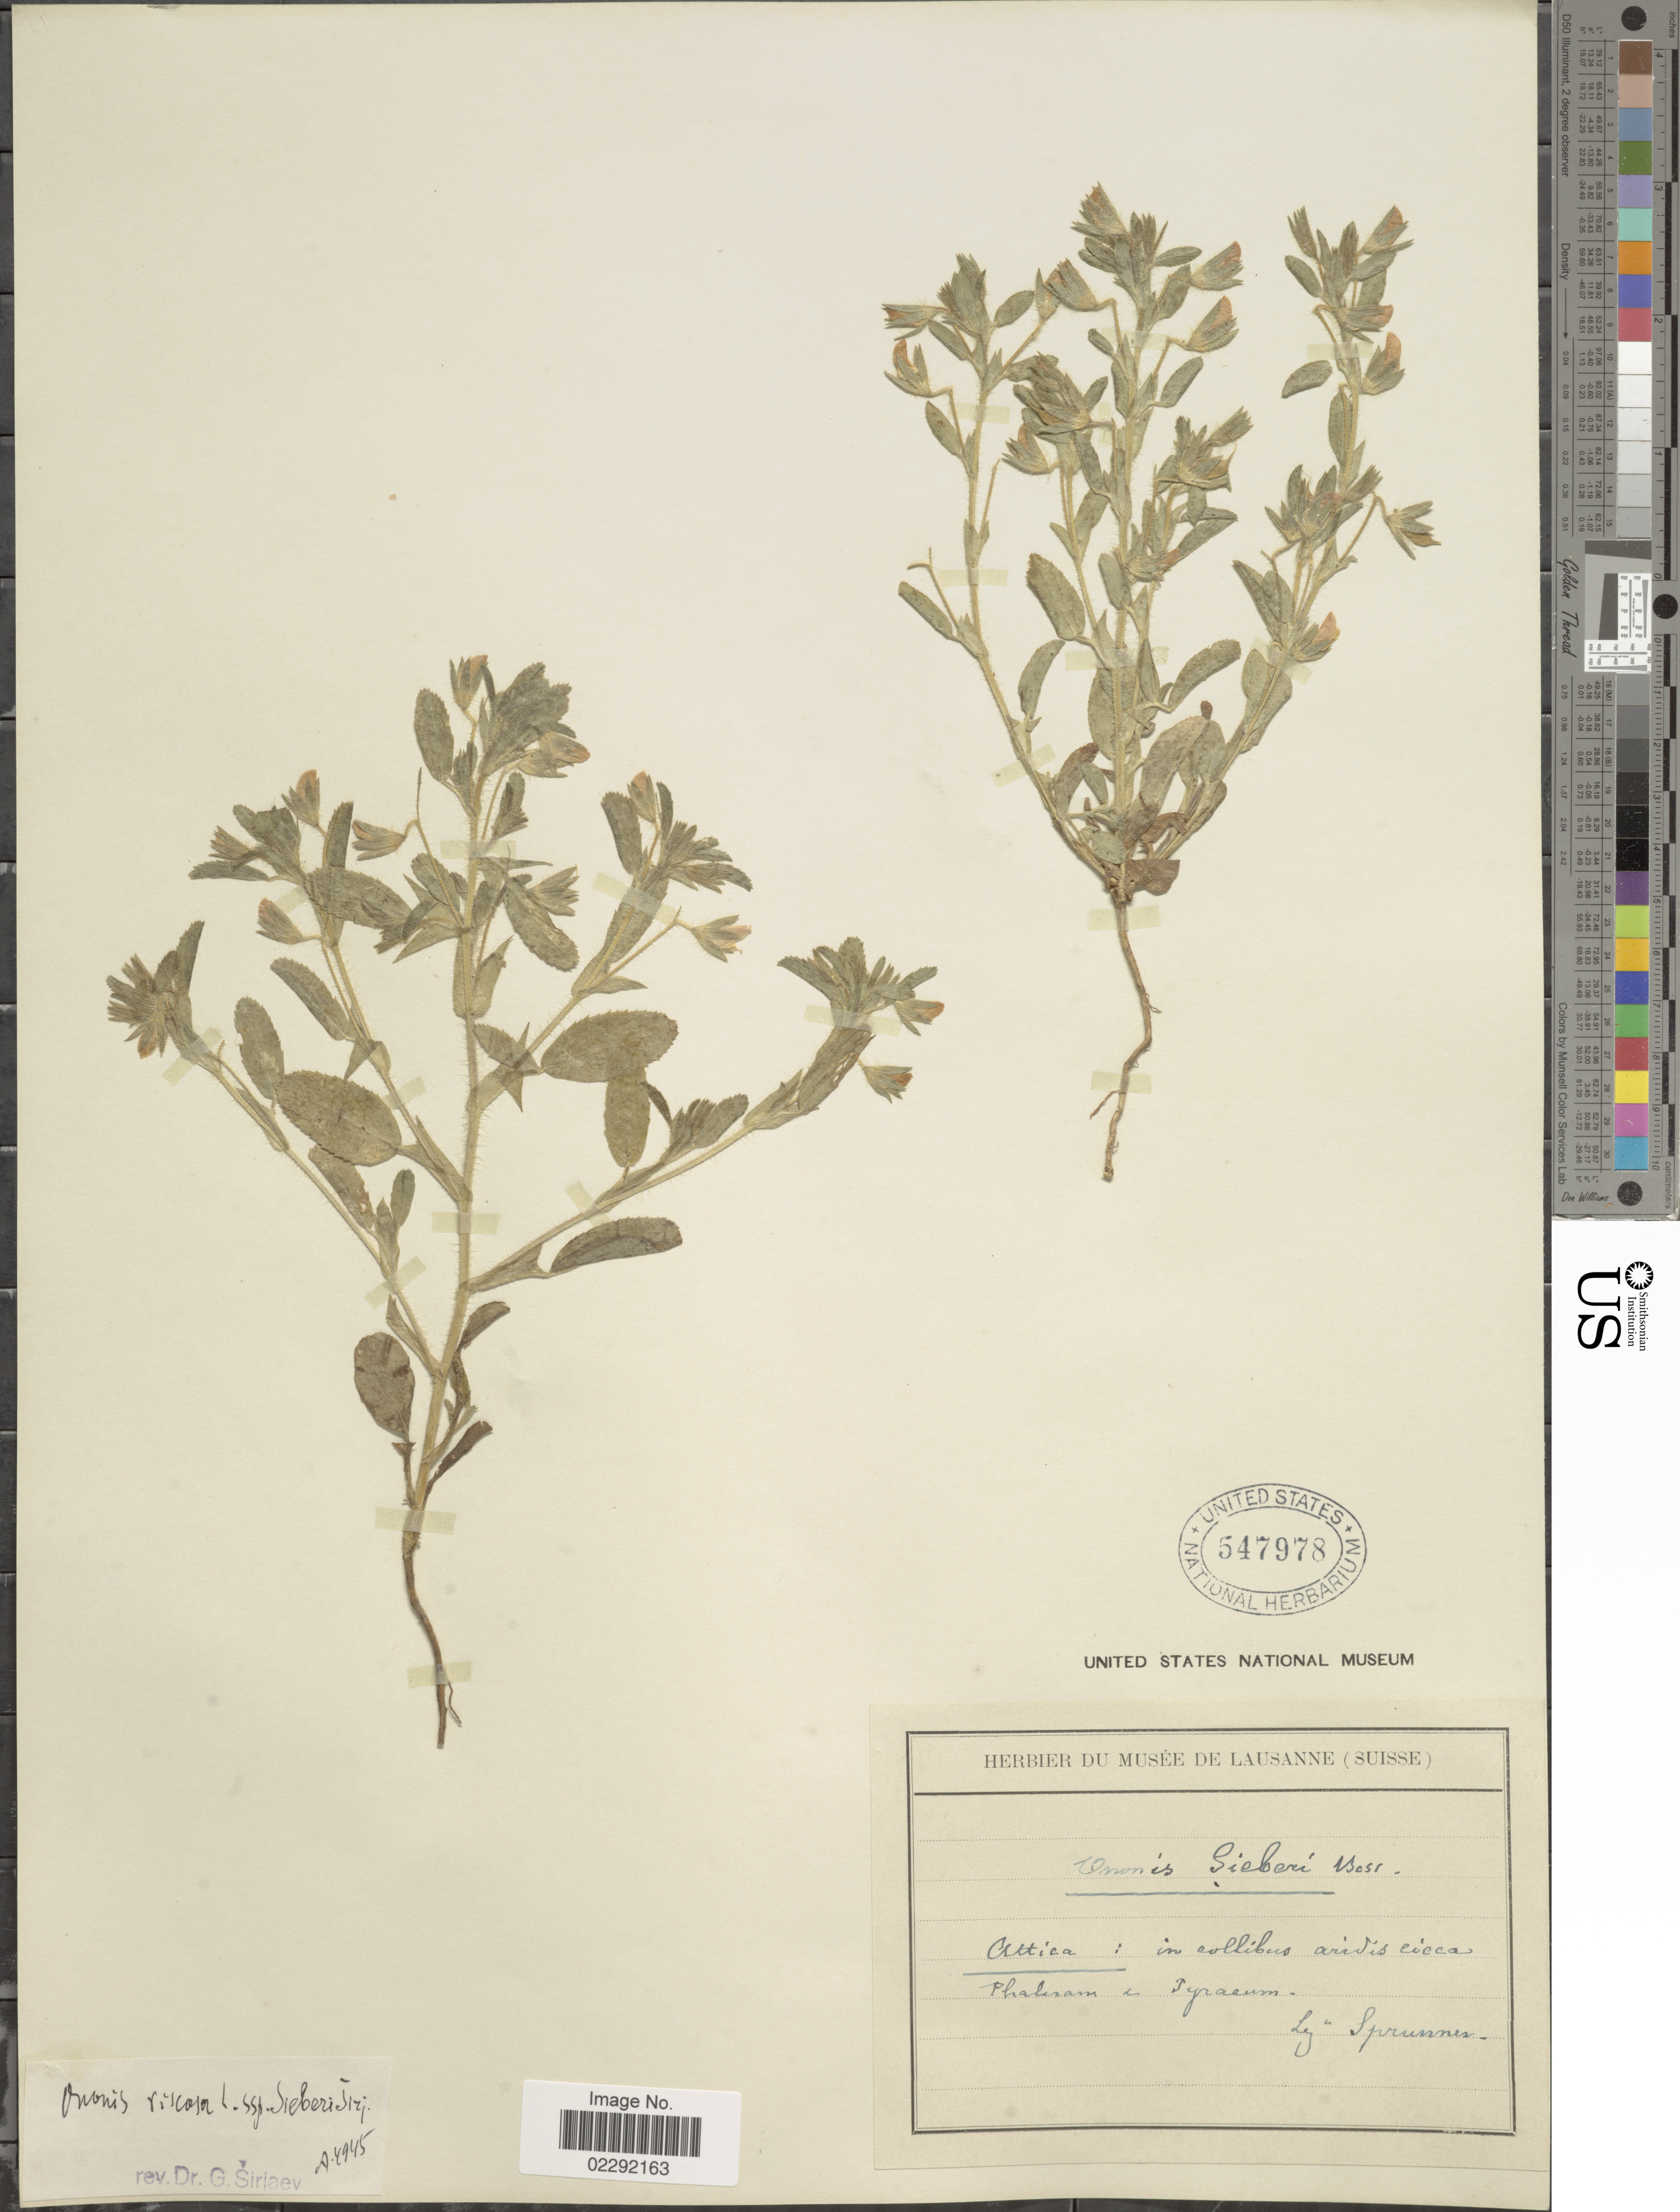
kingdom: Plantae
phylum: Tracheophyta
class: Magnoliopsida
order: Fabales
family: Fabaceae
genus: Ononis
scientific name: Ononis viscosa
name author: L.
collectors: Sprunner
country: Greece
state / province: Attica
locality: In collibus aridis circa Phaleram en Pyraeum.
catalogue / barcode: US 547978